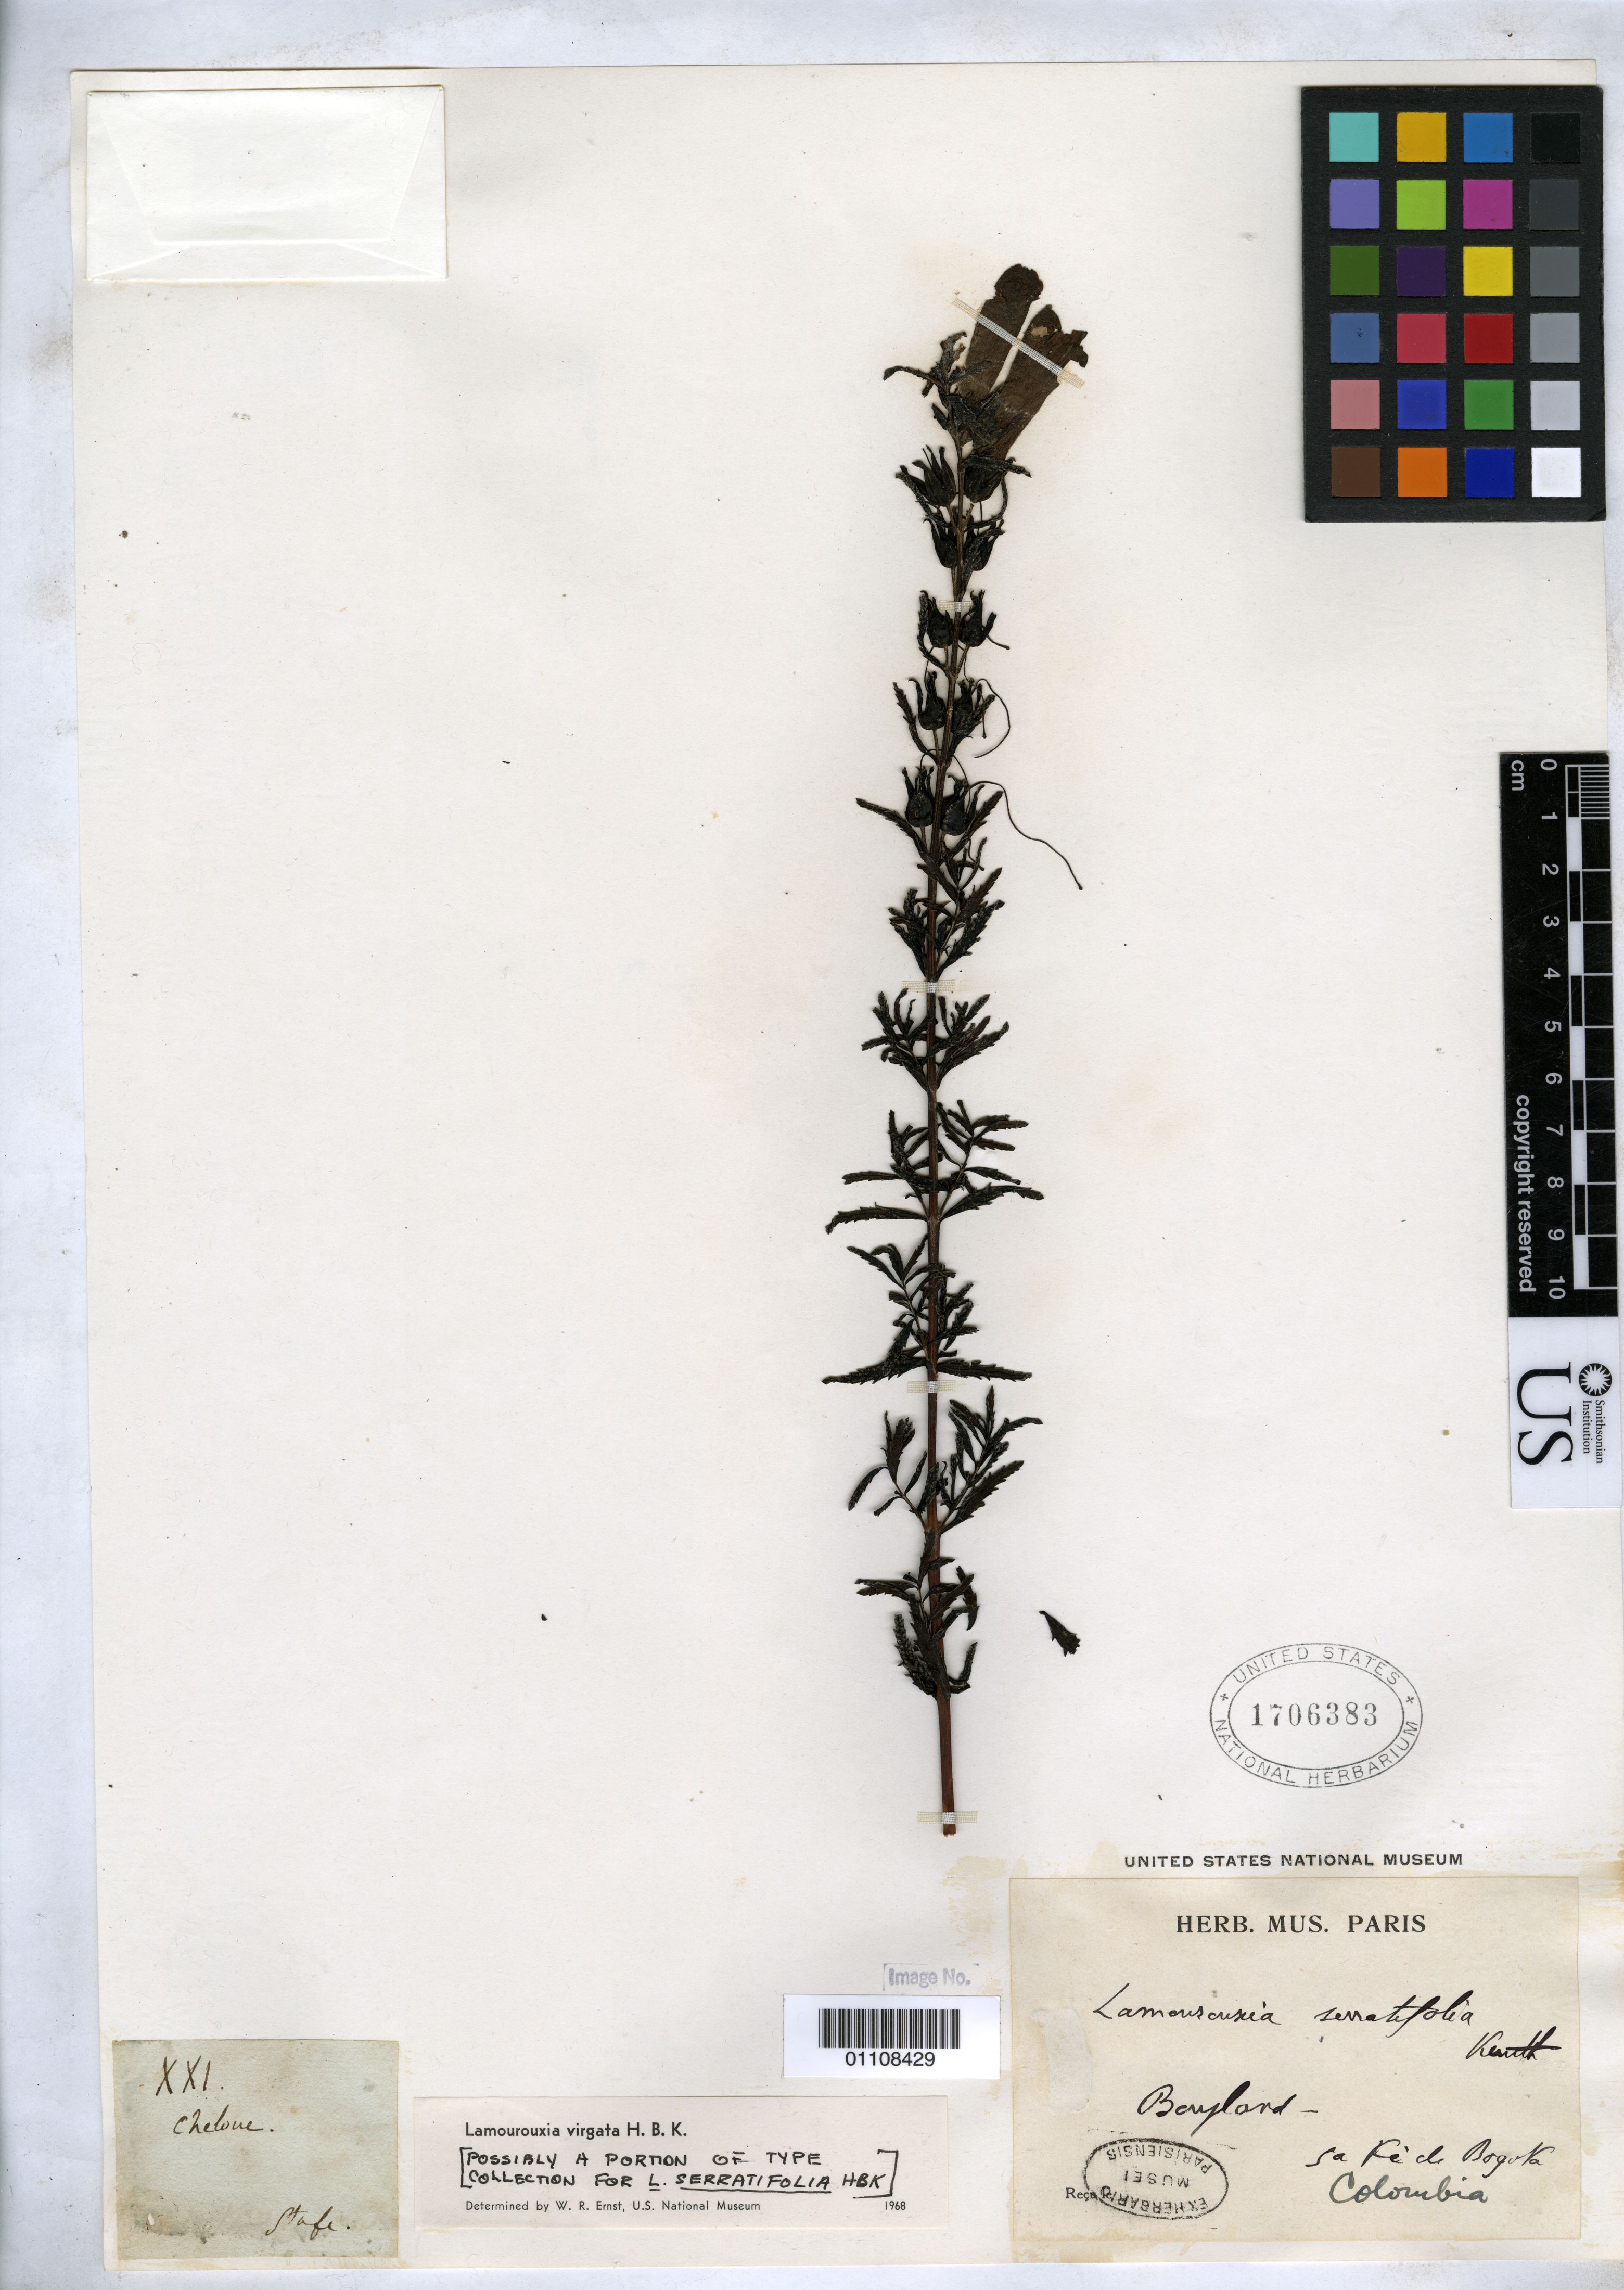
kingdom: Plantae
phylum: Tracheophyta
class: Magnoliopsida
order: Lamiales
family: Orobanchaceae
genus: Lamourouxia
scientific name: Lamourouxia serratifolia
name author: Kunth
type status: Type Collection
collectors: A. J. A. Bonpland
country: Colombia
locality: Santa Fe de Bogota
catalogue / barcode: US 1706383